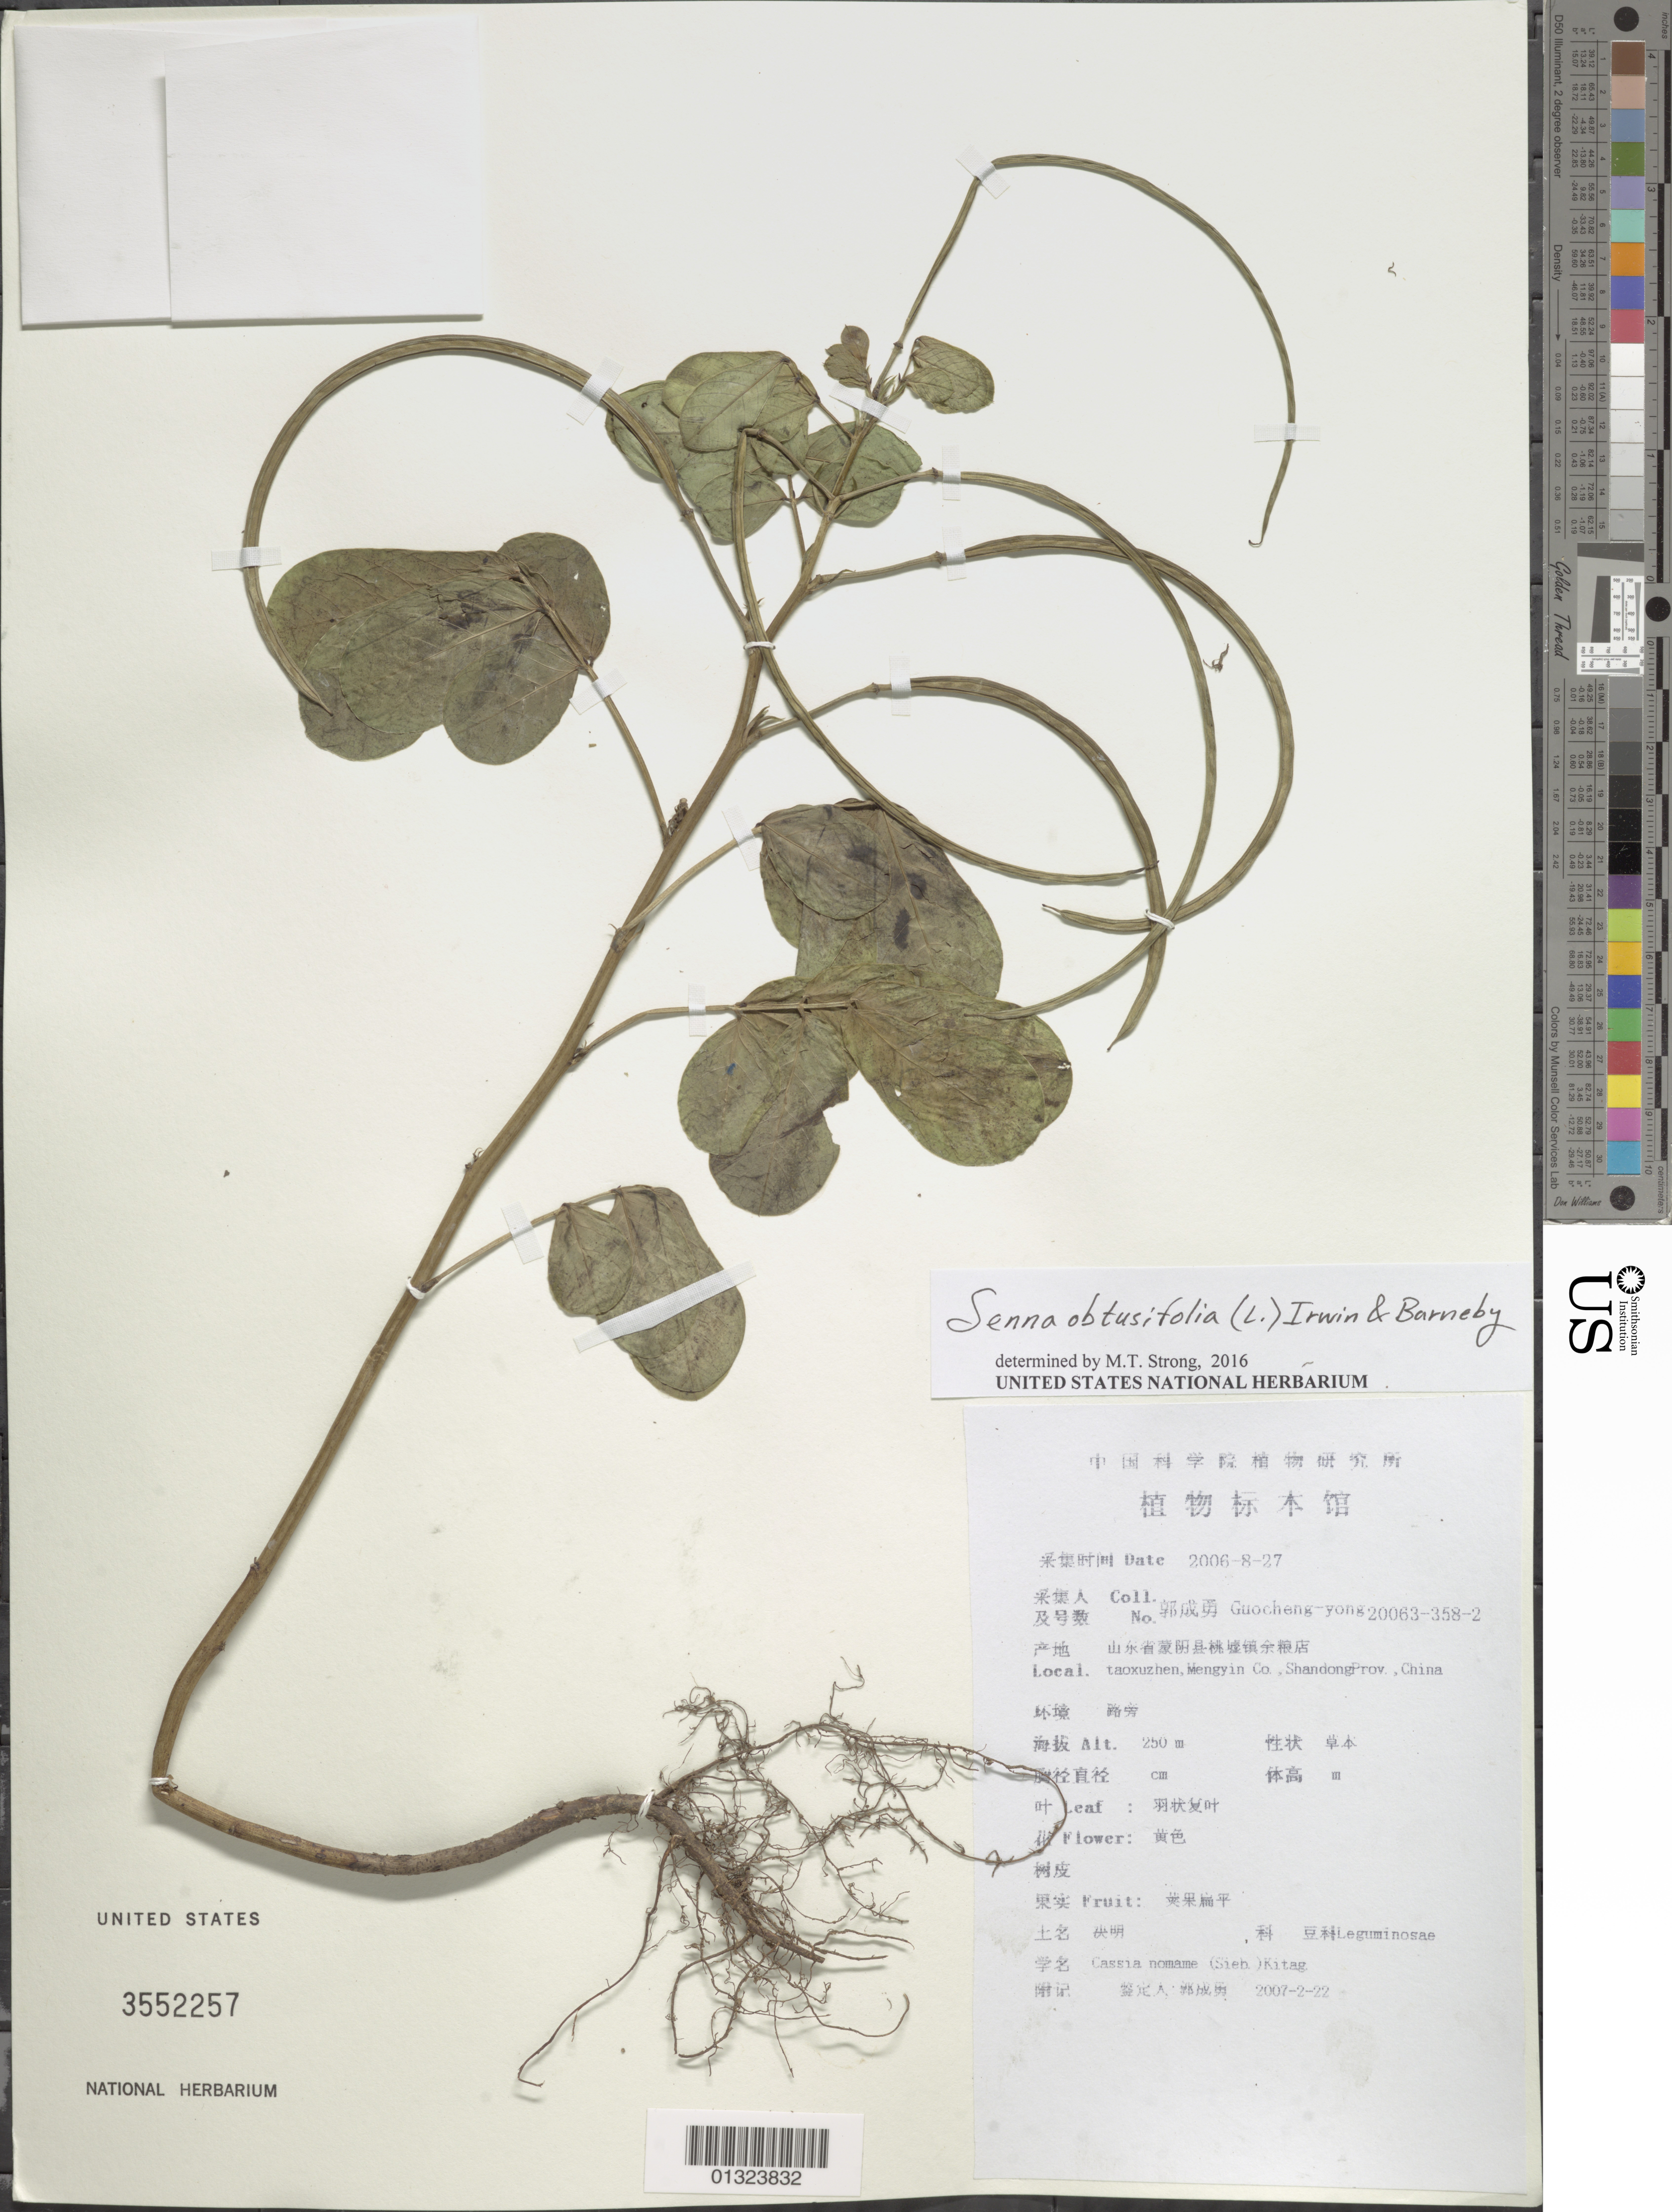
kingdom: Plantae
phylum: Tracheophyta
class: Magnoliopsida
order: Fabales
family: Fabaceae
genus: Senna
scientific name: Senna obtusifolia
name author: (L.) H.S. Irwin & Barneby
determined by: Strong, M. T., (US), Smithsonian Institution - National Museum of Natural History (UNITED STATES)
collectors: Guo cheng-yong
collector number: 20064-358-2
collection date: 2006-08-27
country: China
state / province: Shandong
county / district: Mengyin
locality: Taoxuzhen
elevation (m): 250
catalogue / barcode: US 3552257